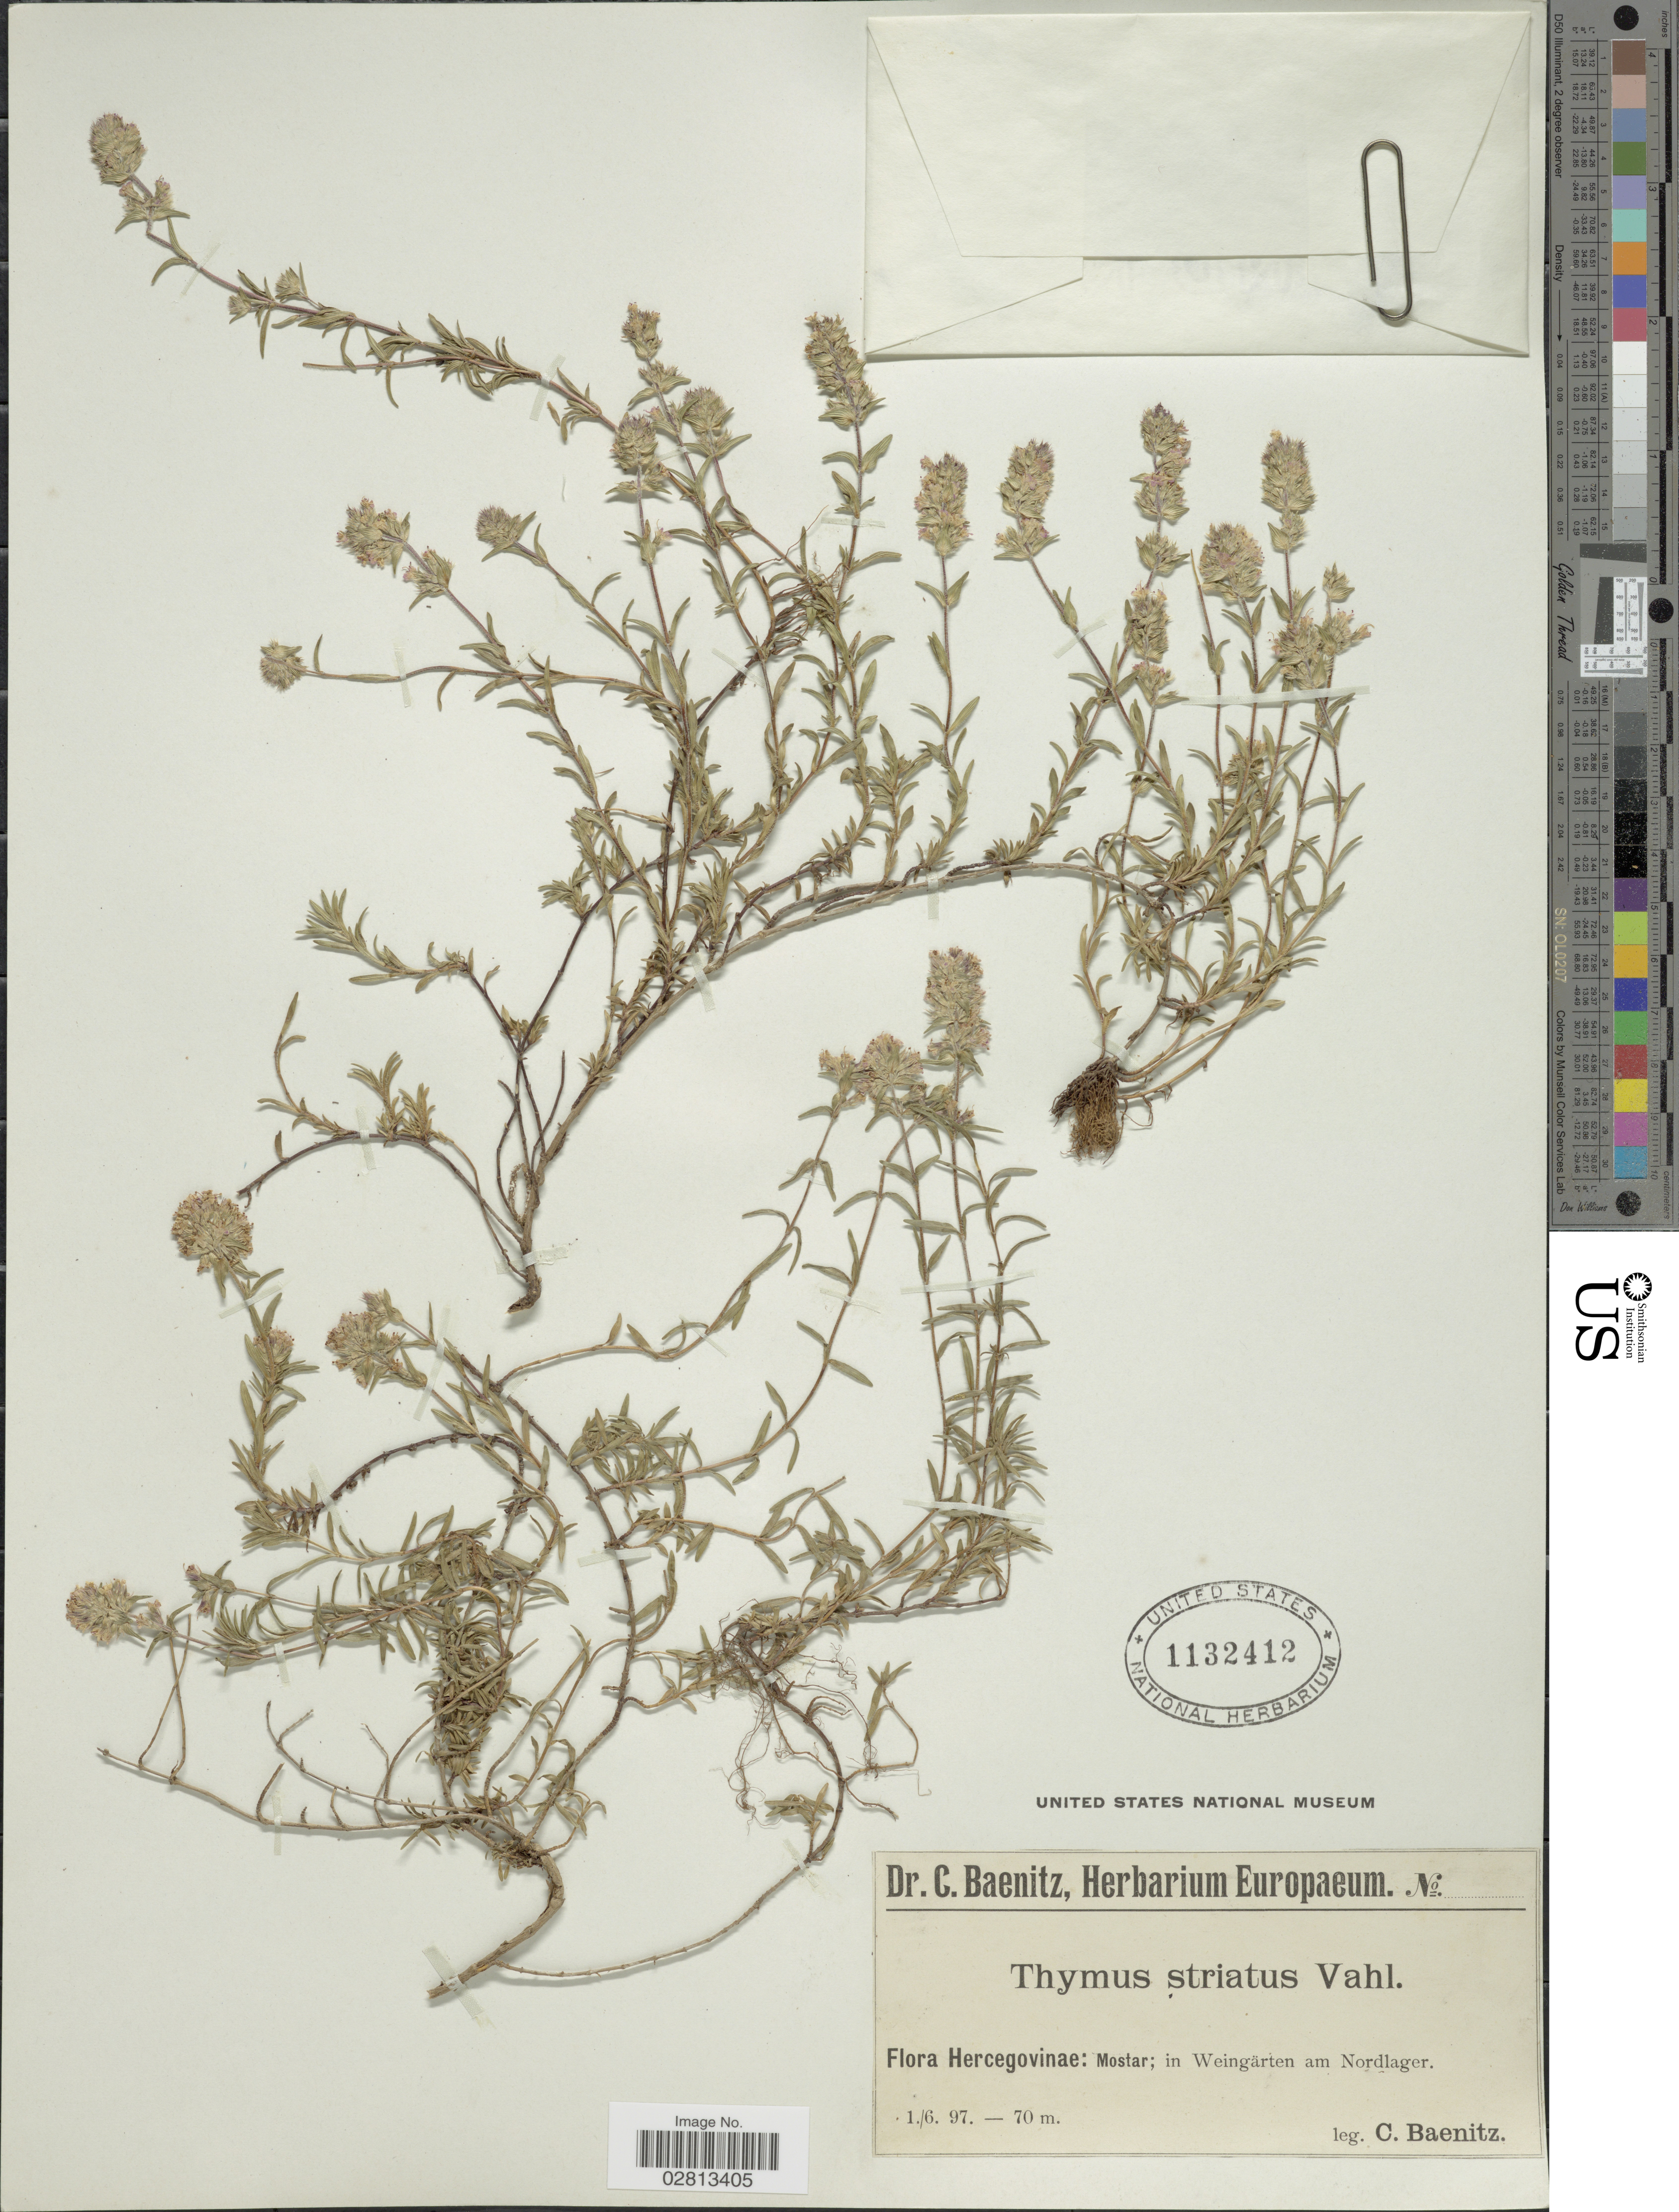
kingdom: Plantae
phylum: Tracheophyta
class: Magnoliopsida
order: Lamiales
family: Lamiaceae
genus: Thymus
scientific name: Thymus striatus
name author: Vahl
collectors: C. G. Baenitz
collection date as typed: Transcribed d/m/y: 1/6/97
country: Bosnia and Herzegovina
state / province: Federation of B&H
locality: Hercegovinae: Mostar; in Weingärten am Nordlager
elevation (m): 70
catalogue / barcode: US 1132412